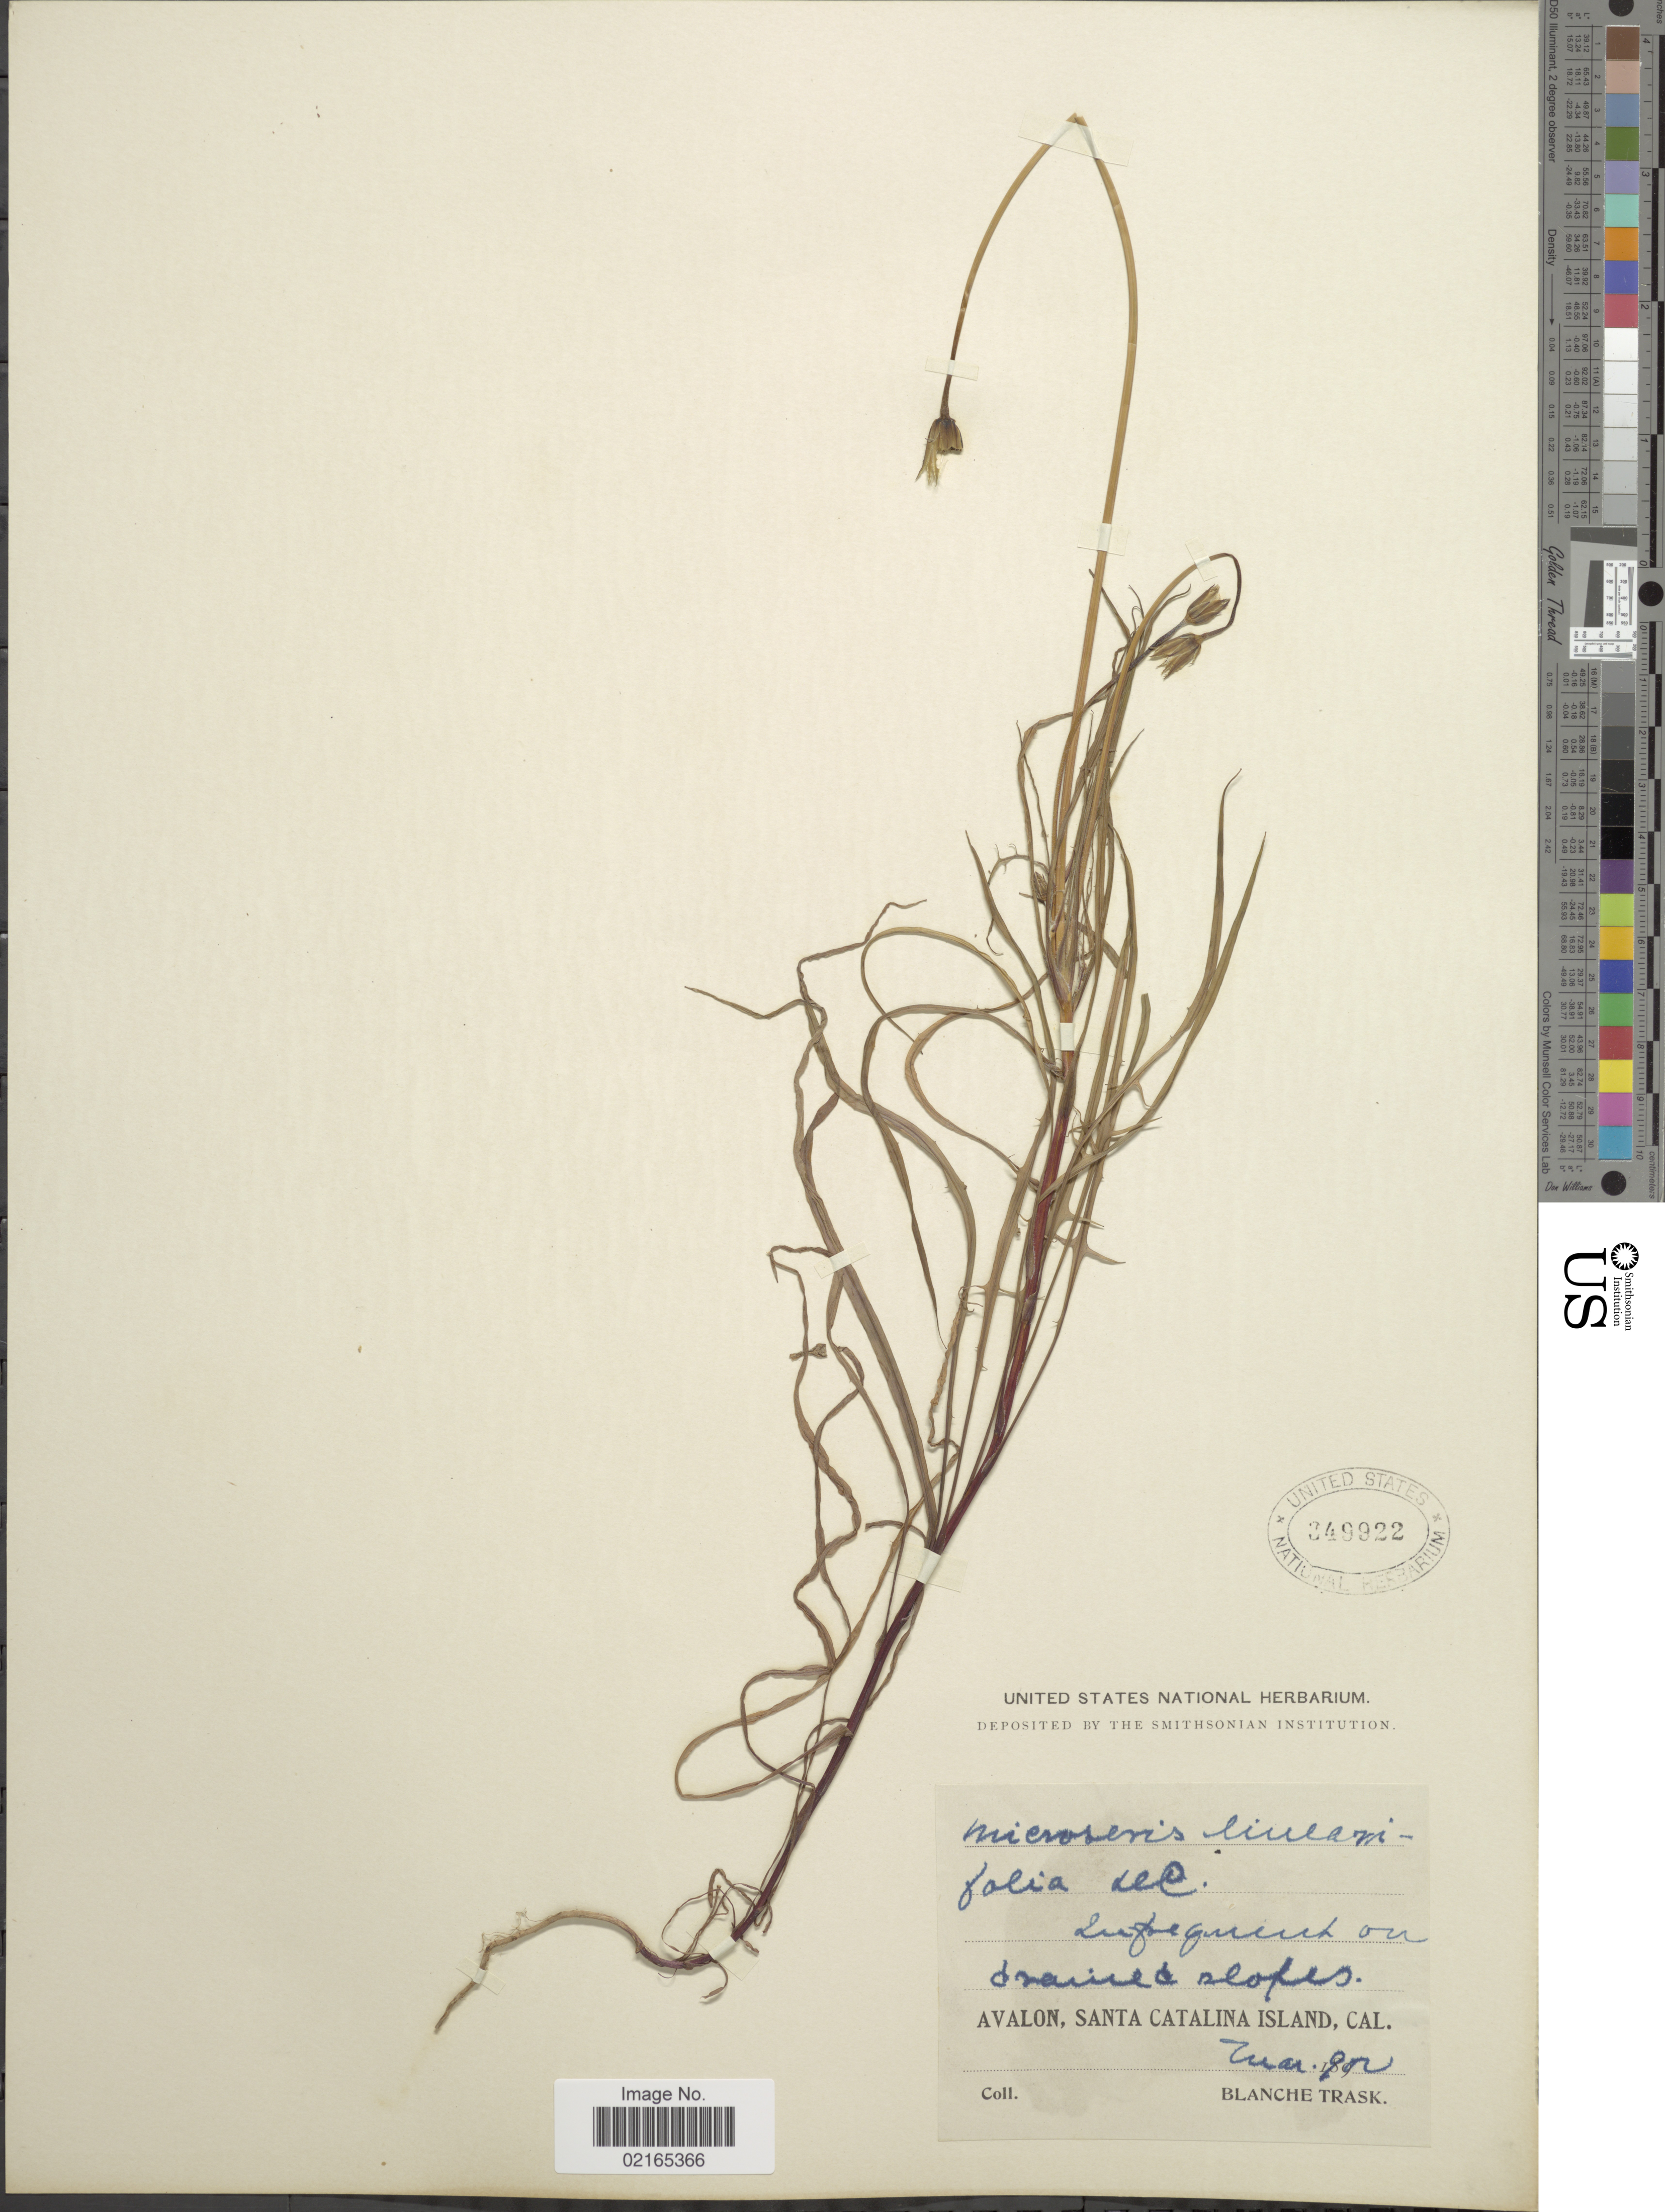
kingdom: Plantae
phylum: Tracheophyta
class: Magnoliopsida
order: Asterales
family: Asteraceae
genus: Microseris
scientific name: Microseris nutans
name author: (Hook.) Sch. Bip.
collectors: B. Trask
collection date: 1902-03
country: United States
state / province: California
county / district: Los Angeles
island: Santa Catalina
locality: Frequent on drained slopes, Avalon, Santa Catalina Island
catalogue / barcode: US 349922